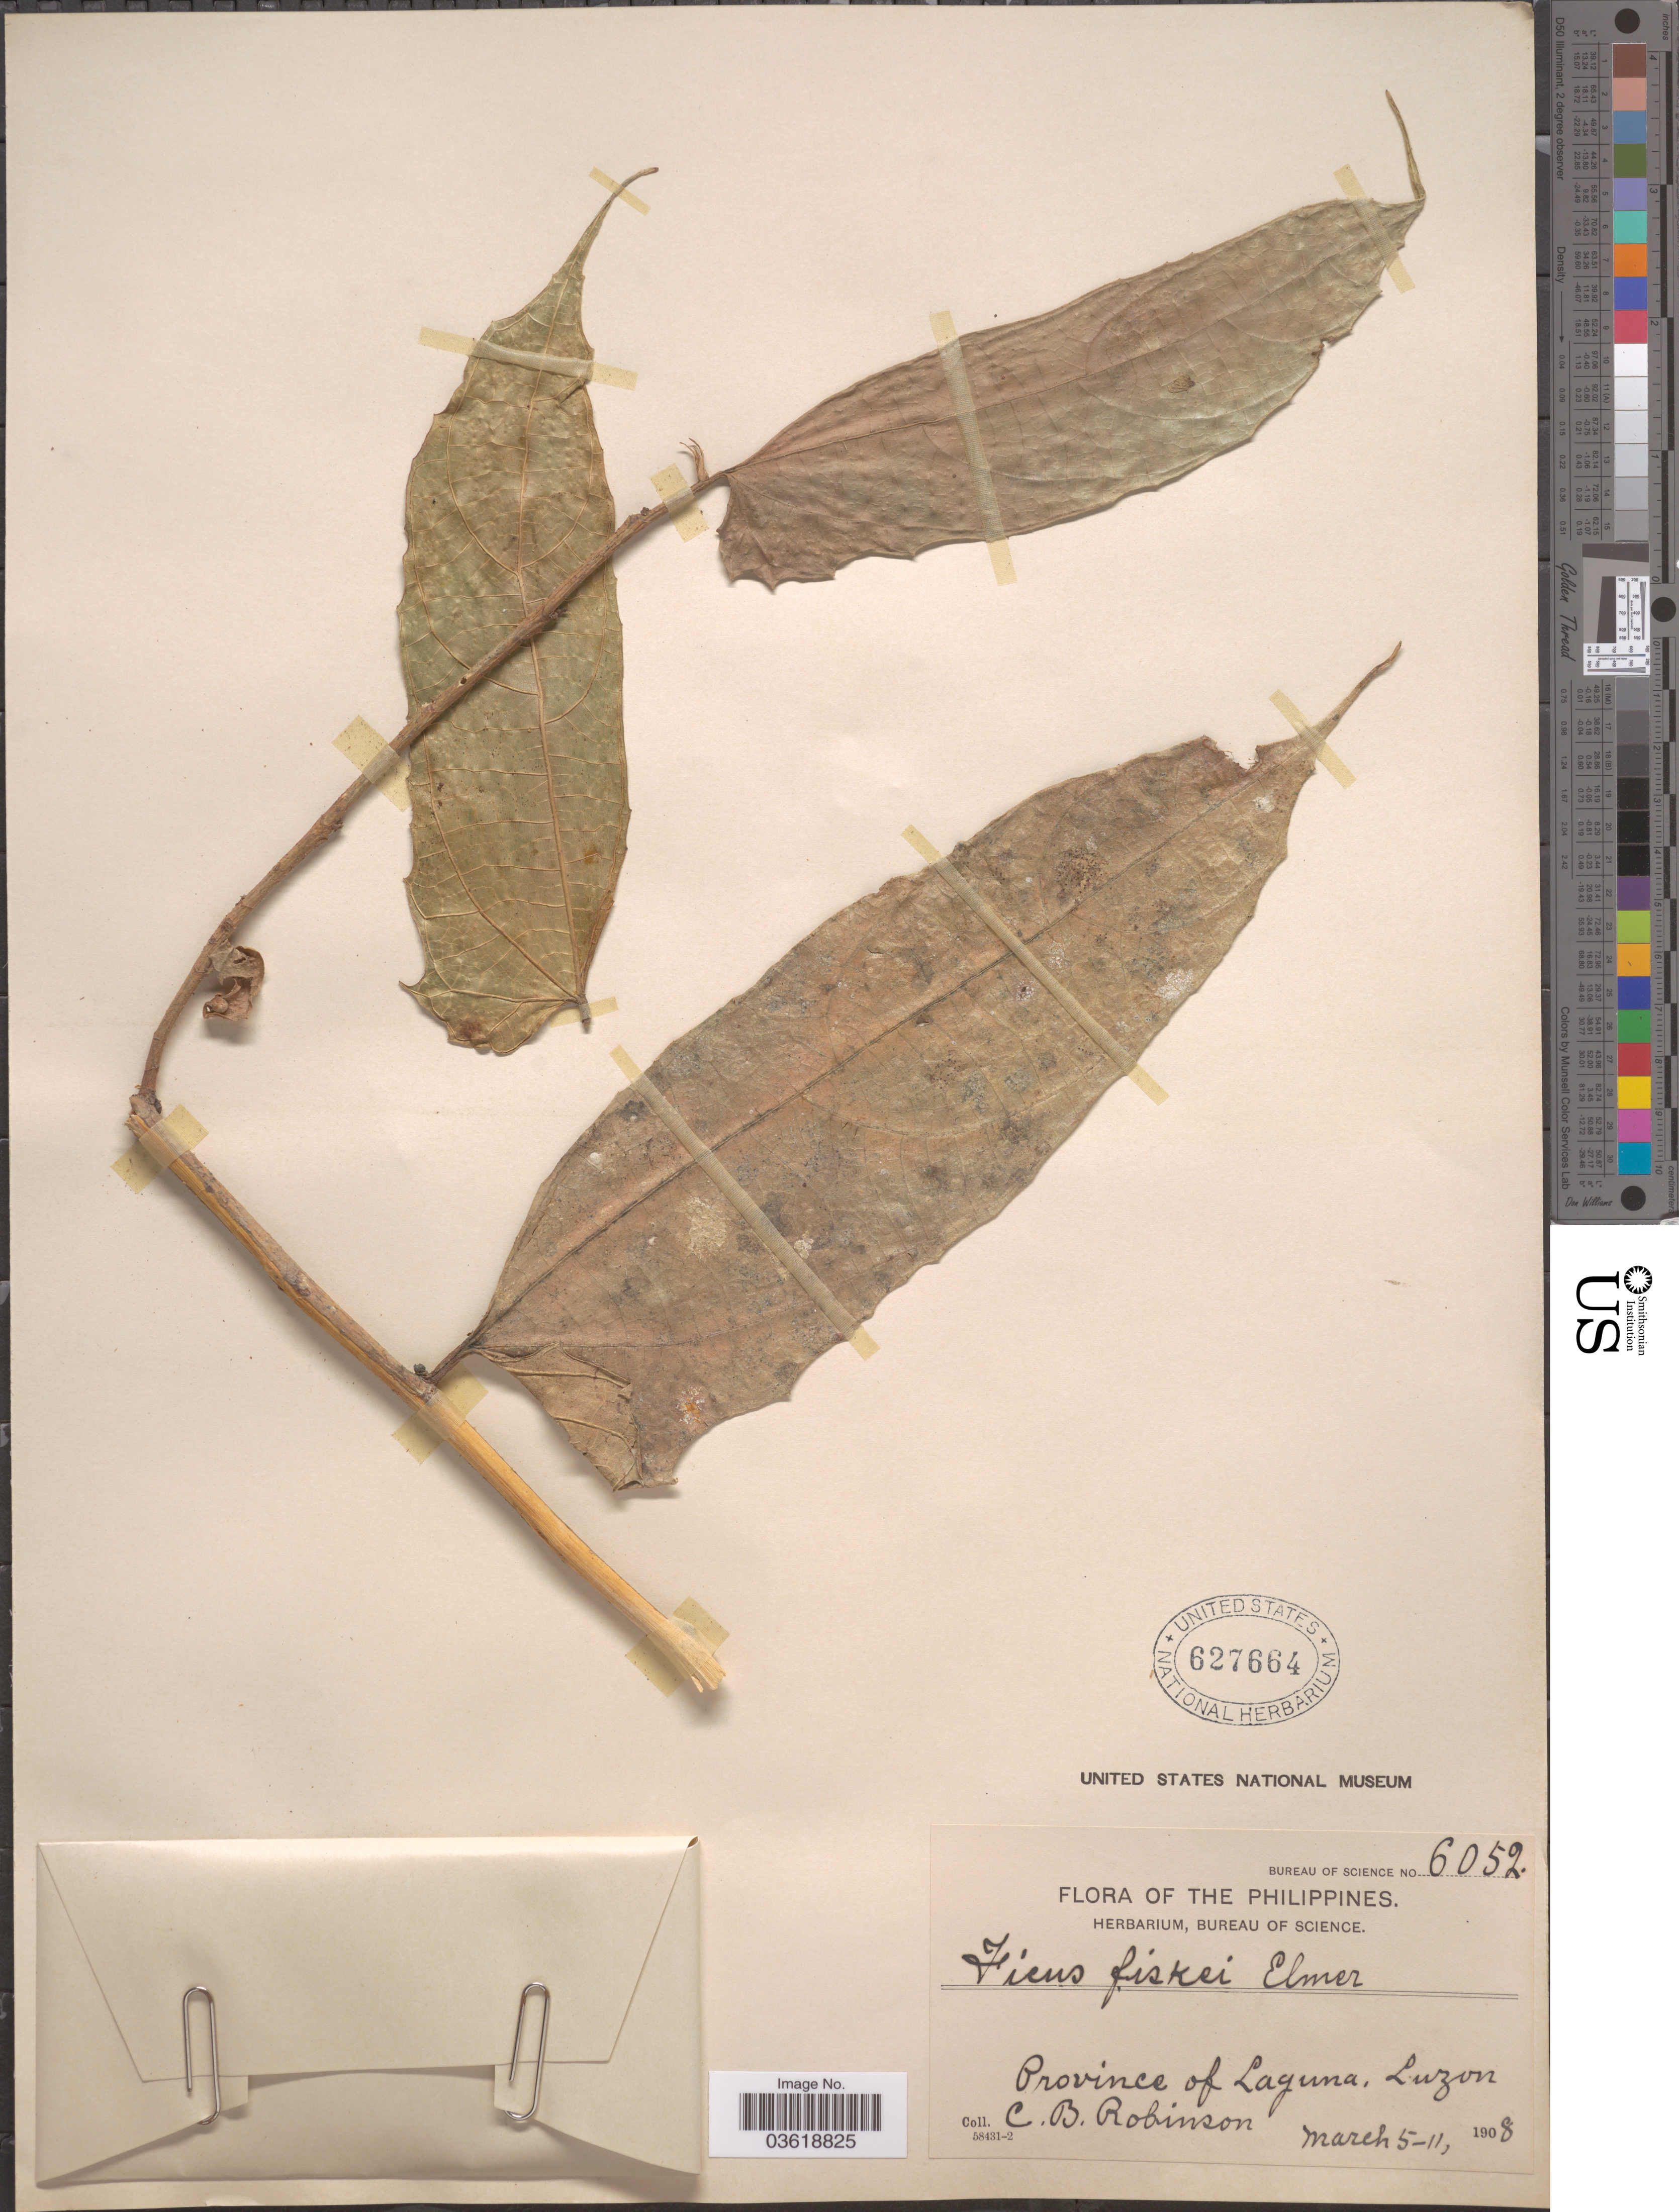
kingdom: Plantae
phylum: Tracheophyta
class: Magnoliopsida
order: Rosales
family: Moraceae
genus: Ficus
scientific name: Ficus fiskei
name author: Elmer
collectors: C. Robinson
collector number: Bureau of Science 6052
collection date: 1908-03-05/1908-03-11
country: Philippines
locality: Province of Laguna, Luzon.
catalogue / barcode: US 627664